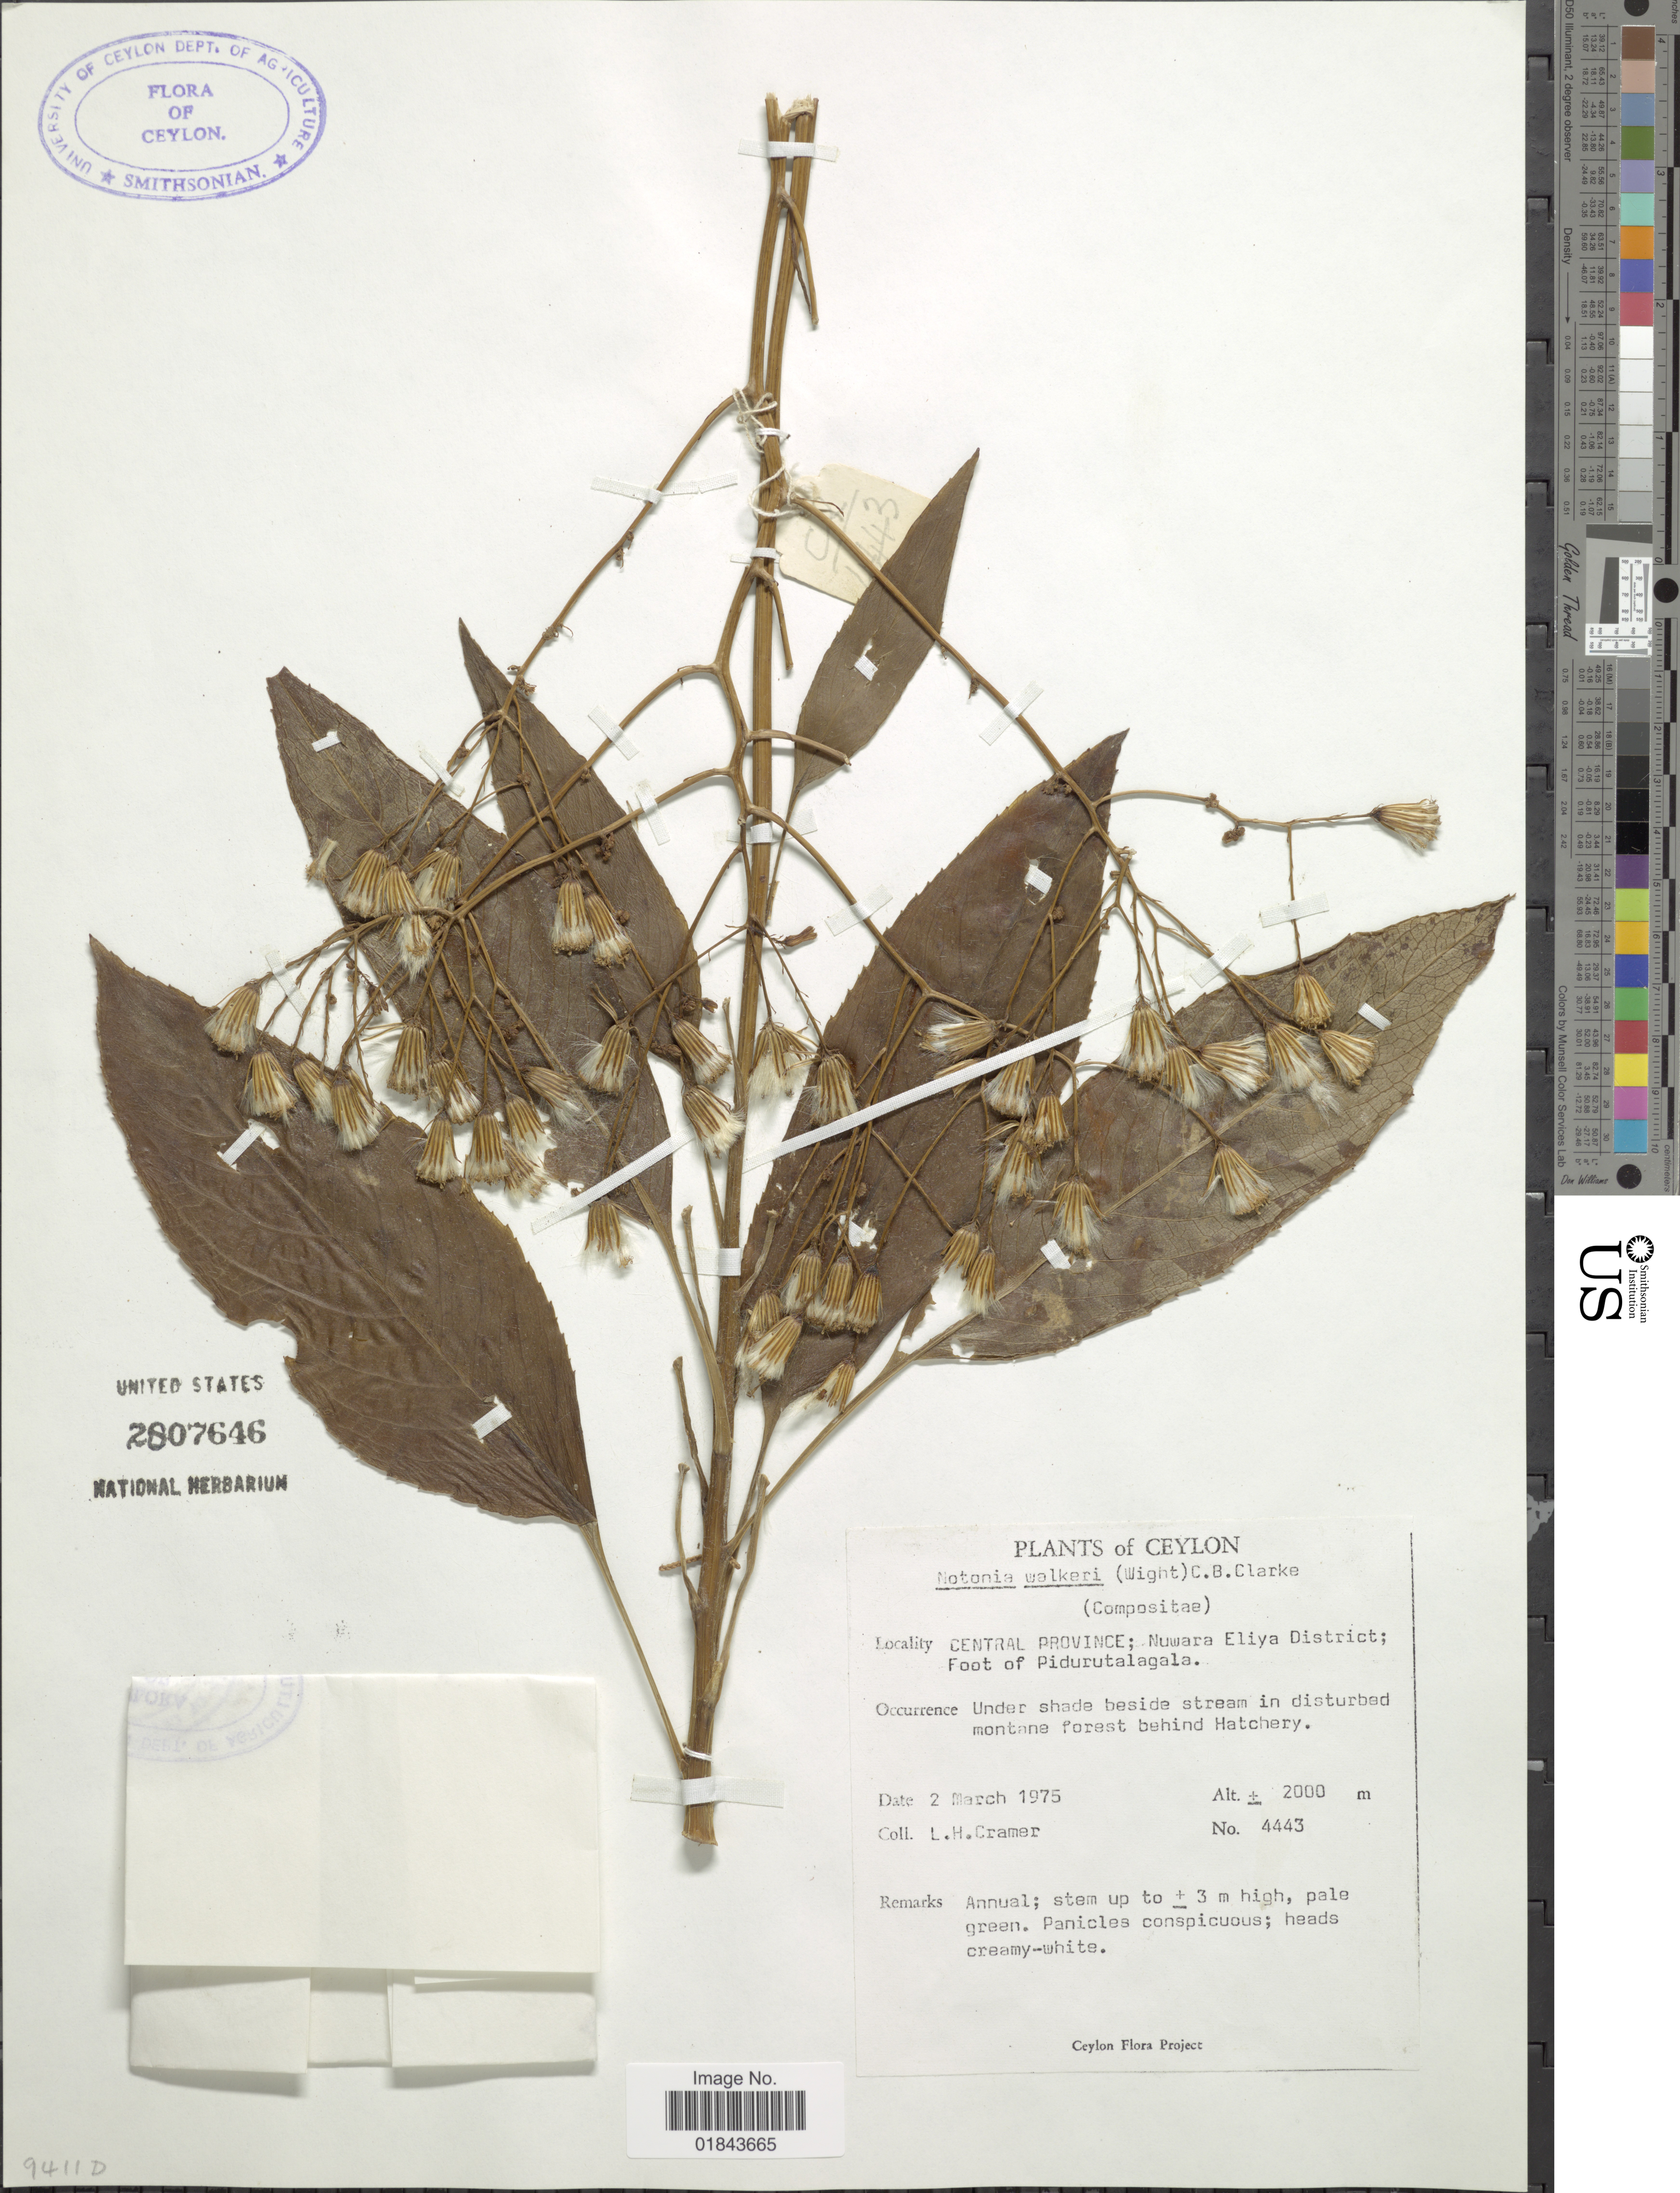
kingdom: Plantae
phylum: Tracheophyta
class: Magnoliopsida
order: Asterales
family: Asteraceae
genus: Notonia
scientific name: Notonia walkeri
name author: C.B. Clarke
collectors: L. H. Cramer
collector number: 4443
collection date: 1975-03-02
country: Sri Lanka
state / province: Central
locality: Ceylon, Central Province, Nuwara Eliya District, Foot of Pidurutalagala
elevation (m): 2000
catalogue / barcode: US 2807646